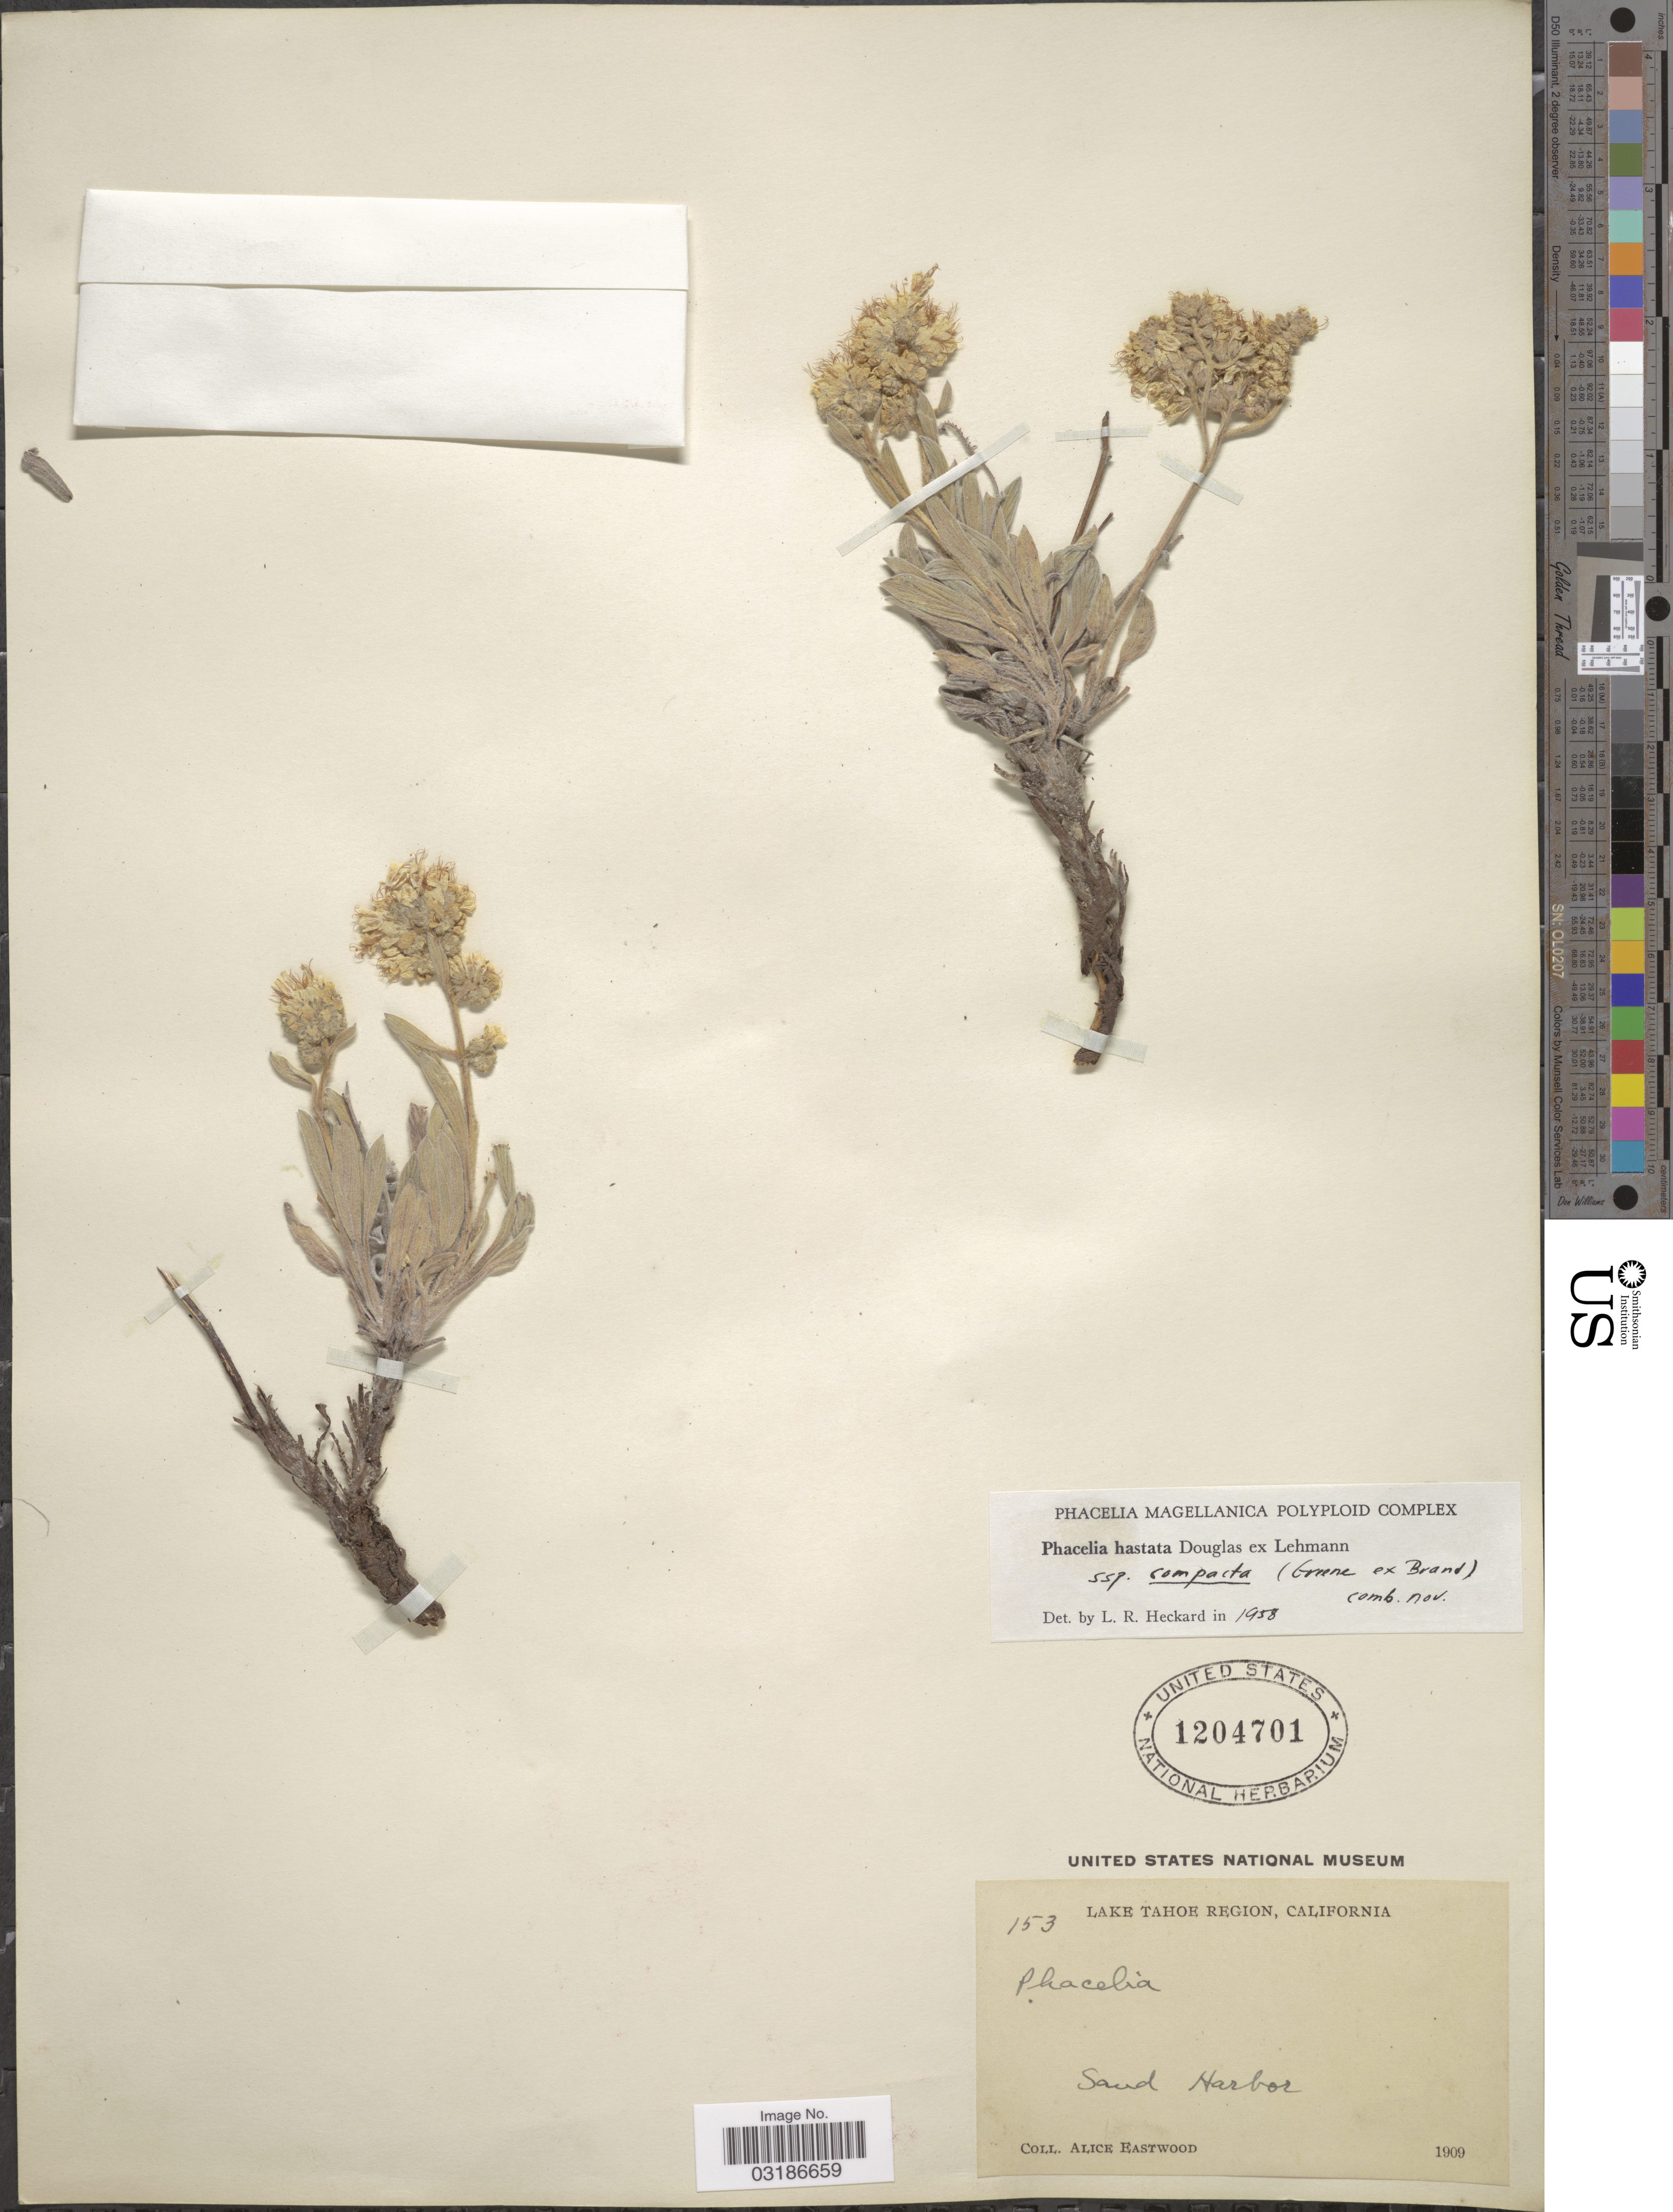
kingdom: Plantae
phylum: Tracheophyta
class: Magnoliopsida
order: Boraginales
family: Hydrophyllaceae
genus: Phacelia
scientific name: Phacelia hastata subsp. compacta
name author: (Brand) Heckard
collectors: A. Eastwood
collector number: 153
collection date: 1909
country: United States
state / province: California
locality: Lake Tahoe Region, Sand Harbor.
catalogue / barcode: US 1204701